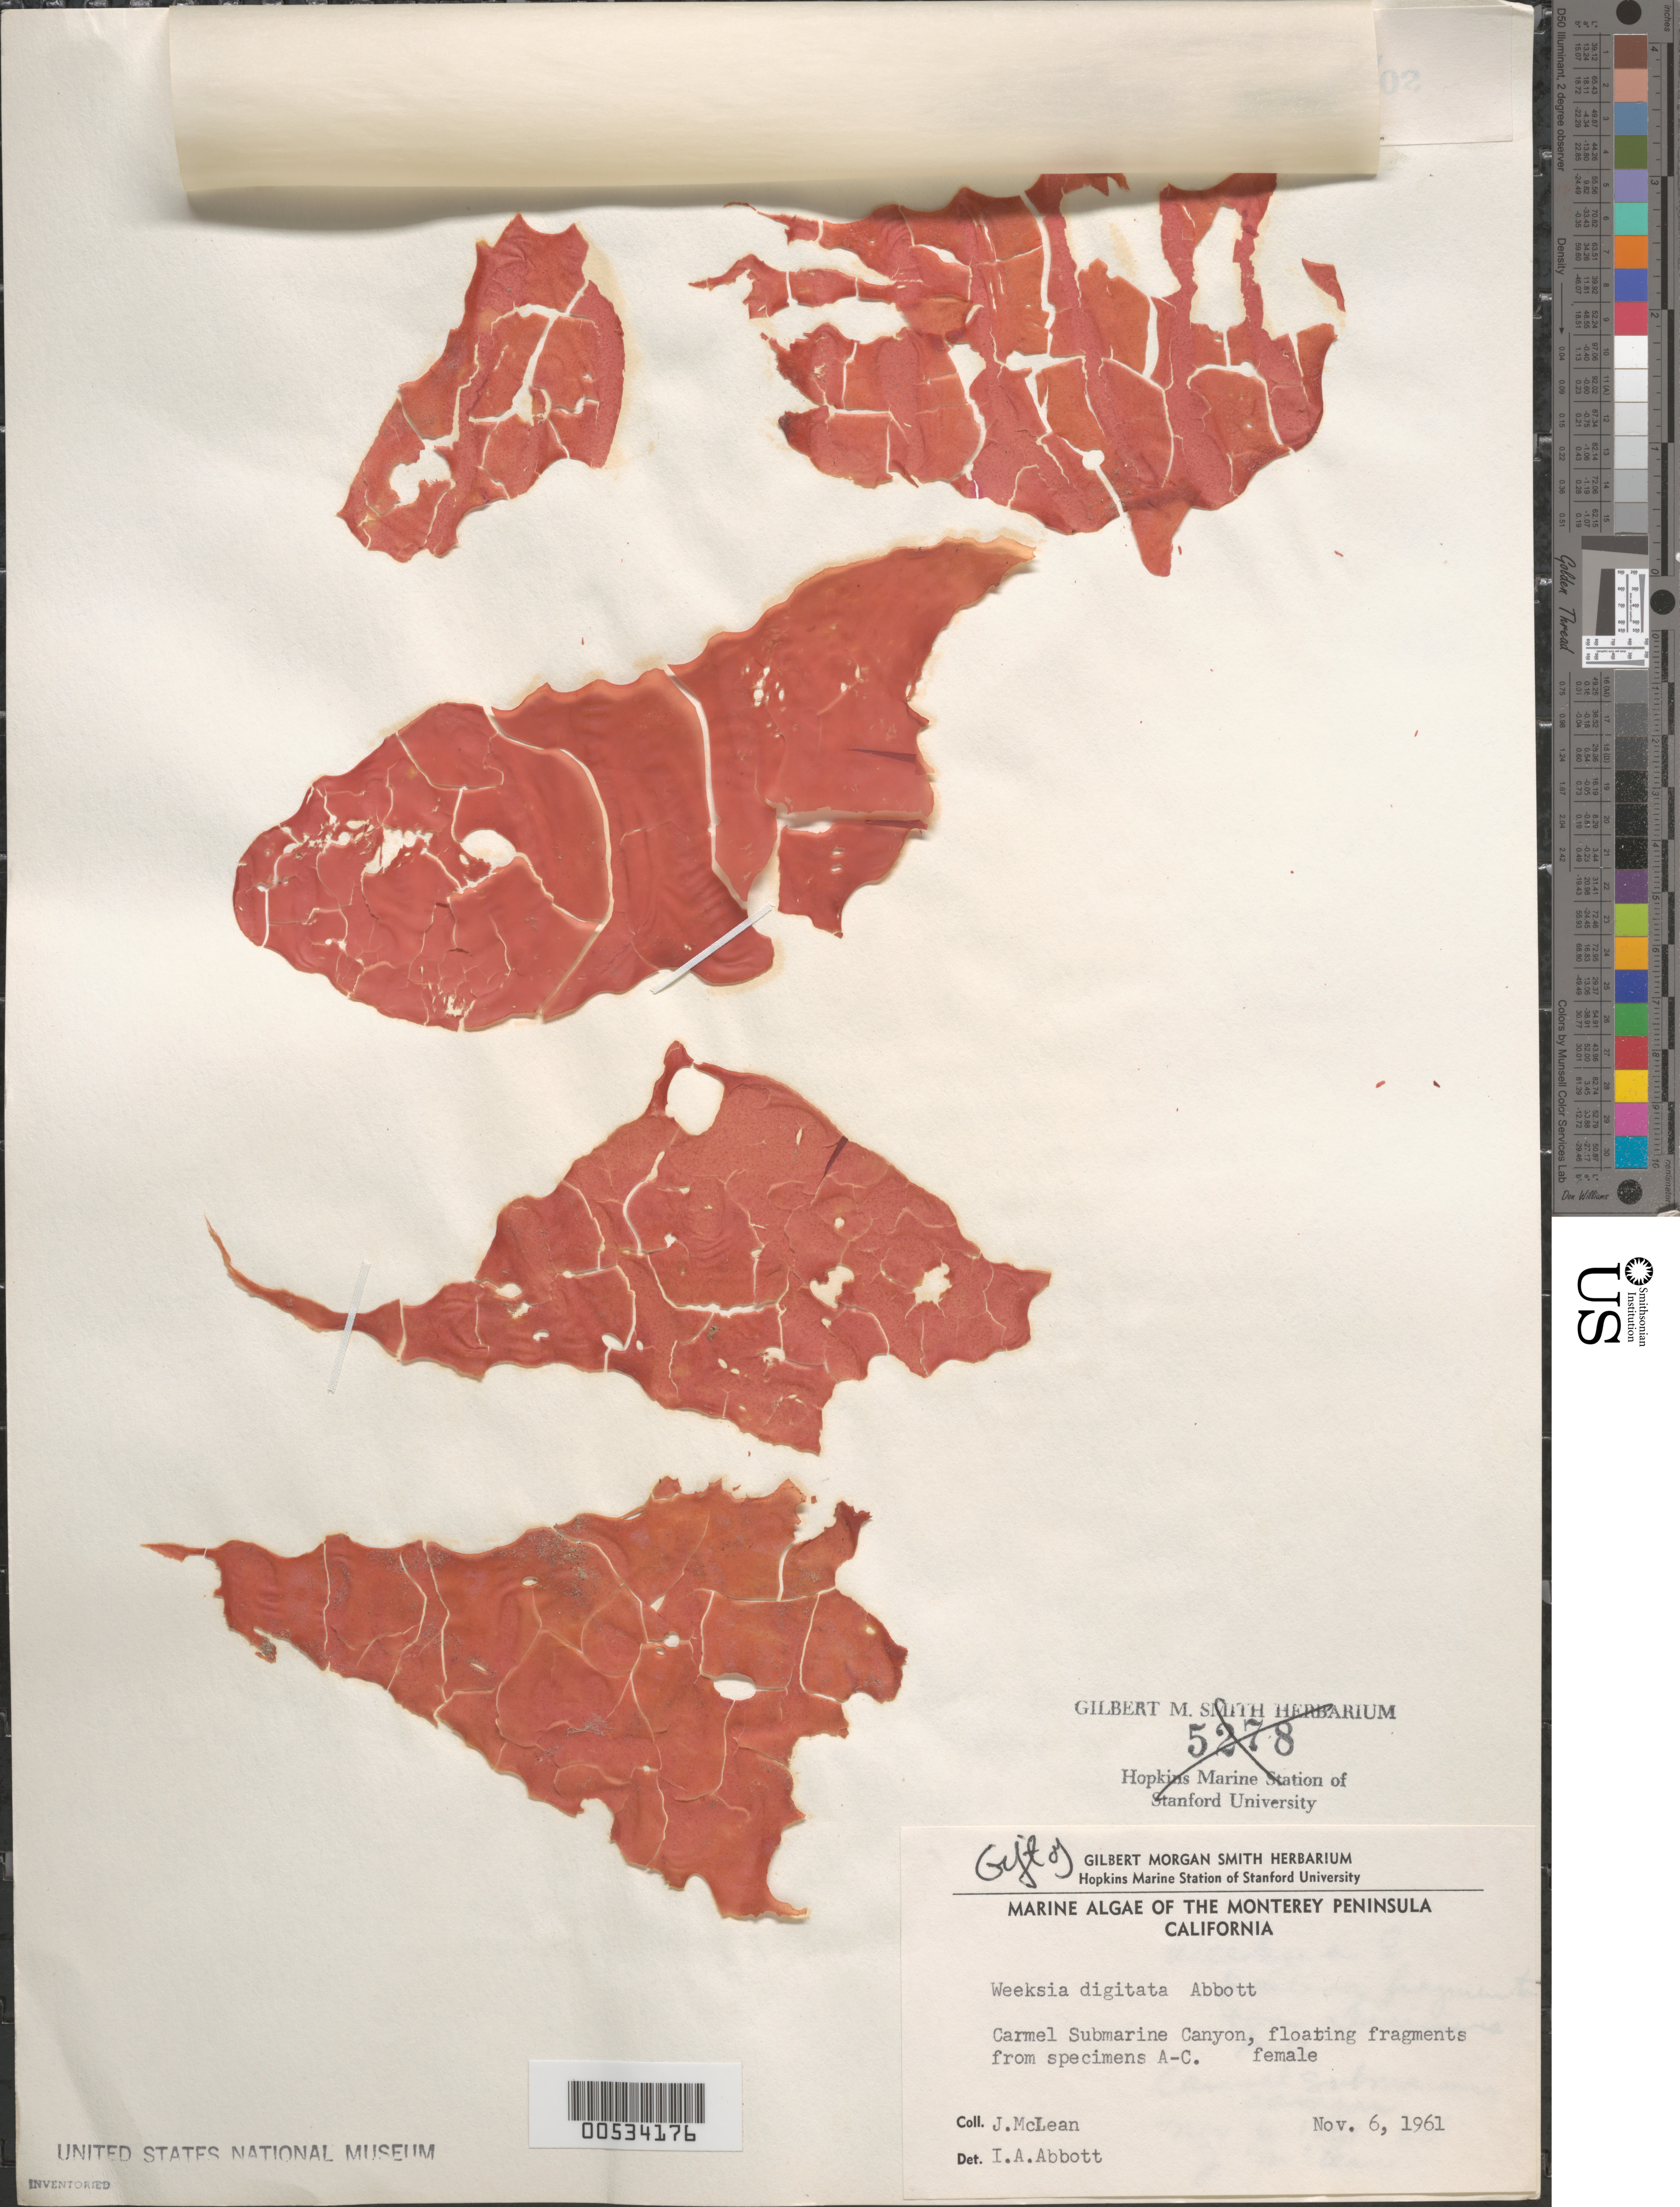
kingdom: Plantae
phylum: Rhodophyta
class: Florideophyceae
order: Gigartinales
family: Dumontiaceae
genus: Weeksia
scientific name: Weeksia digitata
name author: I.A. Abbott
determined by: Abbott, Isabella A.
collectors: J. McLean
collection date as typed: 06 Nov 1961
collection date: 1961-11-06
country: United States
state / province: California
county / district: Monterey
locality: Carmel Submarine Canyon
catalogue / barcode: US 51082